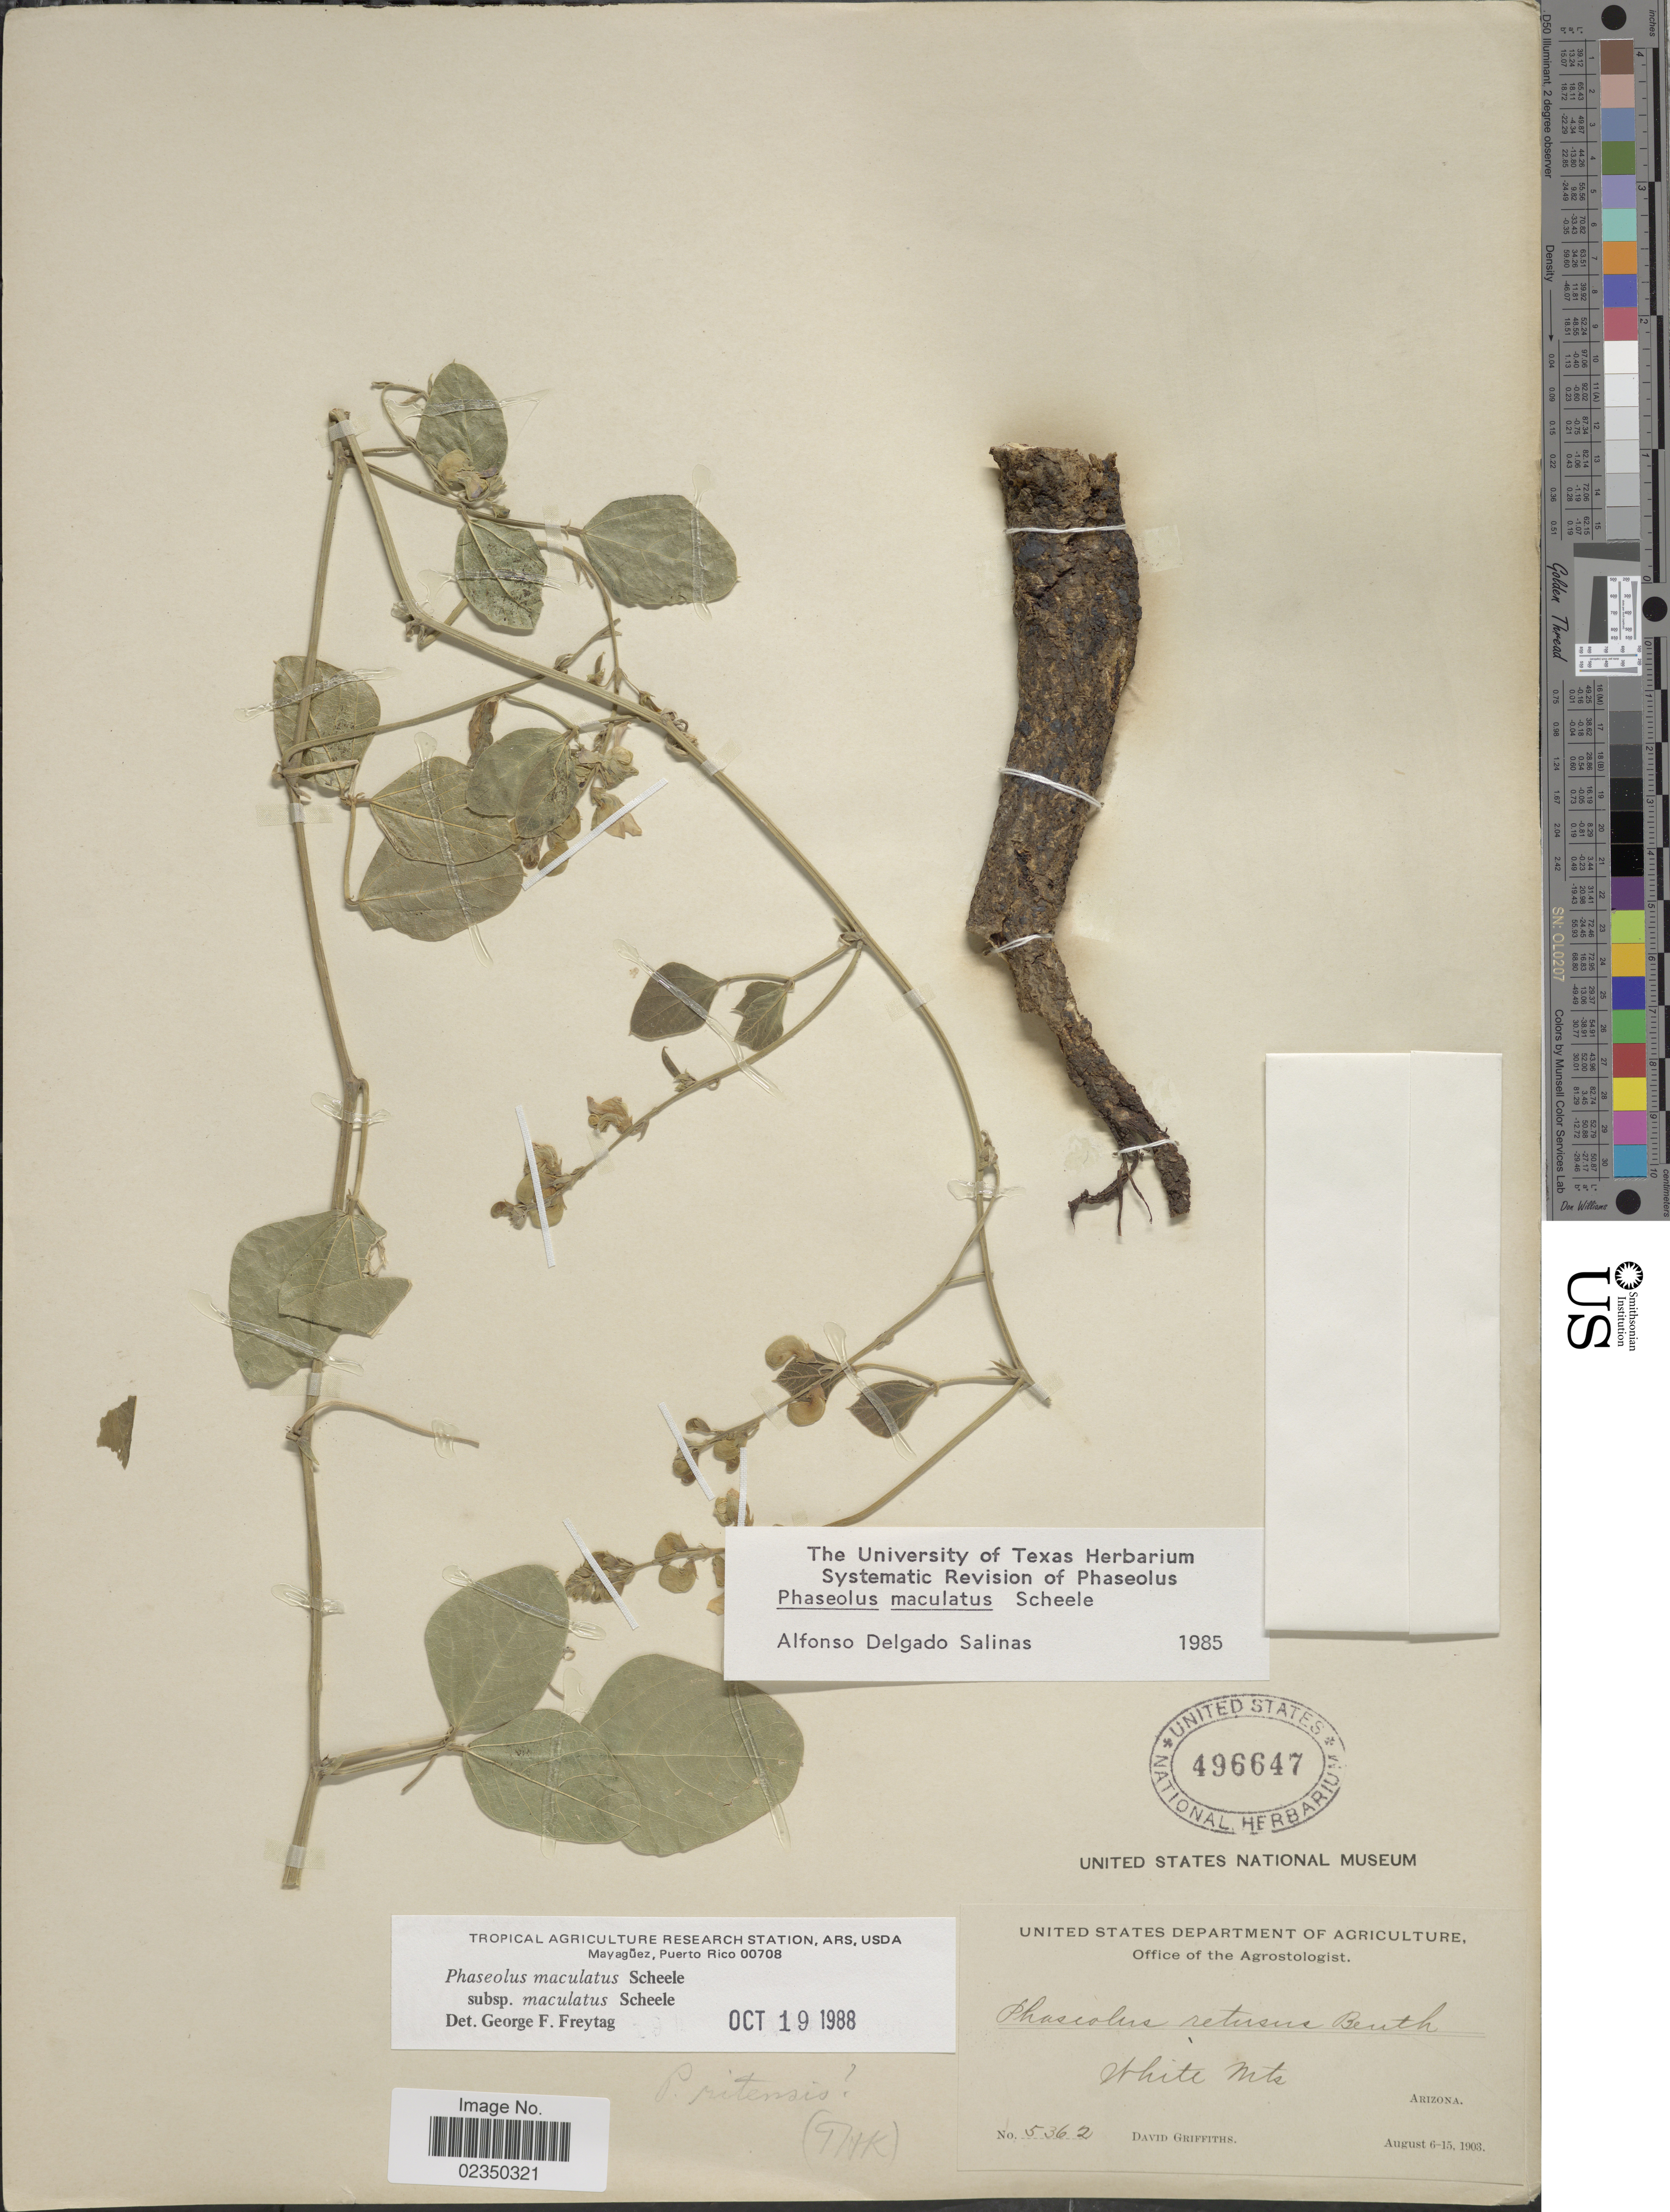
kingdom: Plantae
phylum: Tracheophyta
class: Magnoliopsida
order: Fabales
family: Fabaceae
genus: Phaseolus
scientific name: Phaseolus maculatus subsp. maculatus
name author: Scheele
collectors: D. Griffiths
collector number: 5362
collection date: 1903-08-06/1903-08-15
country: United States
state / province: Arizona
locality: White Mts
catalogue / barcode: US 496647